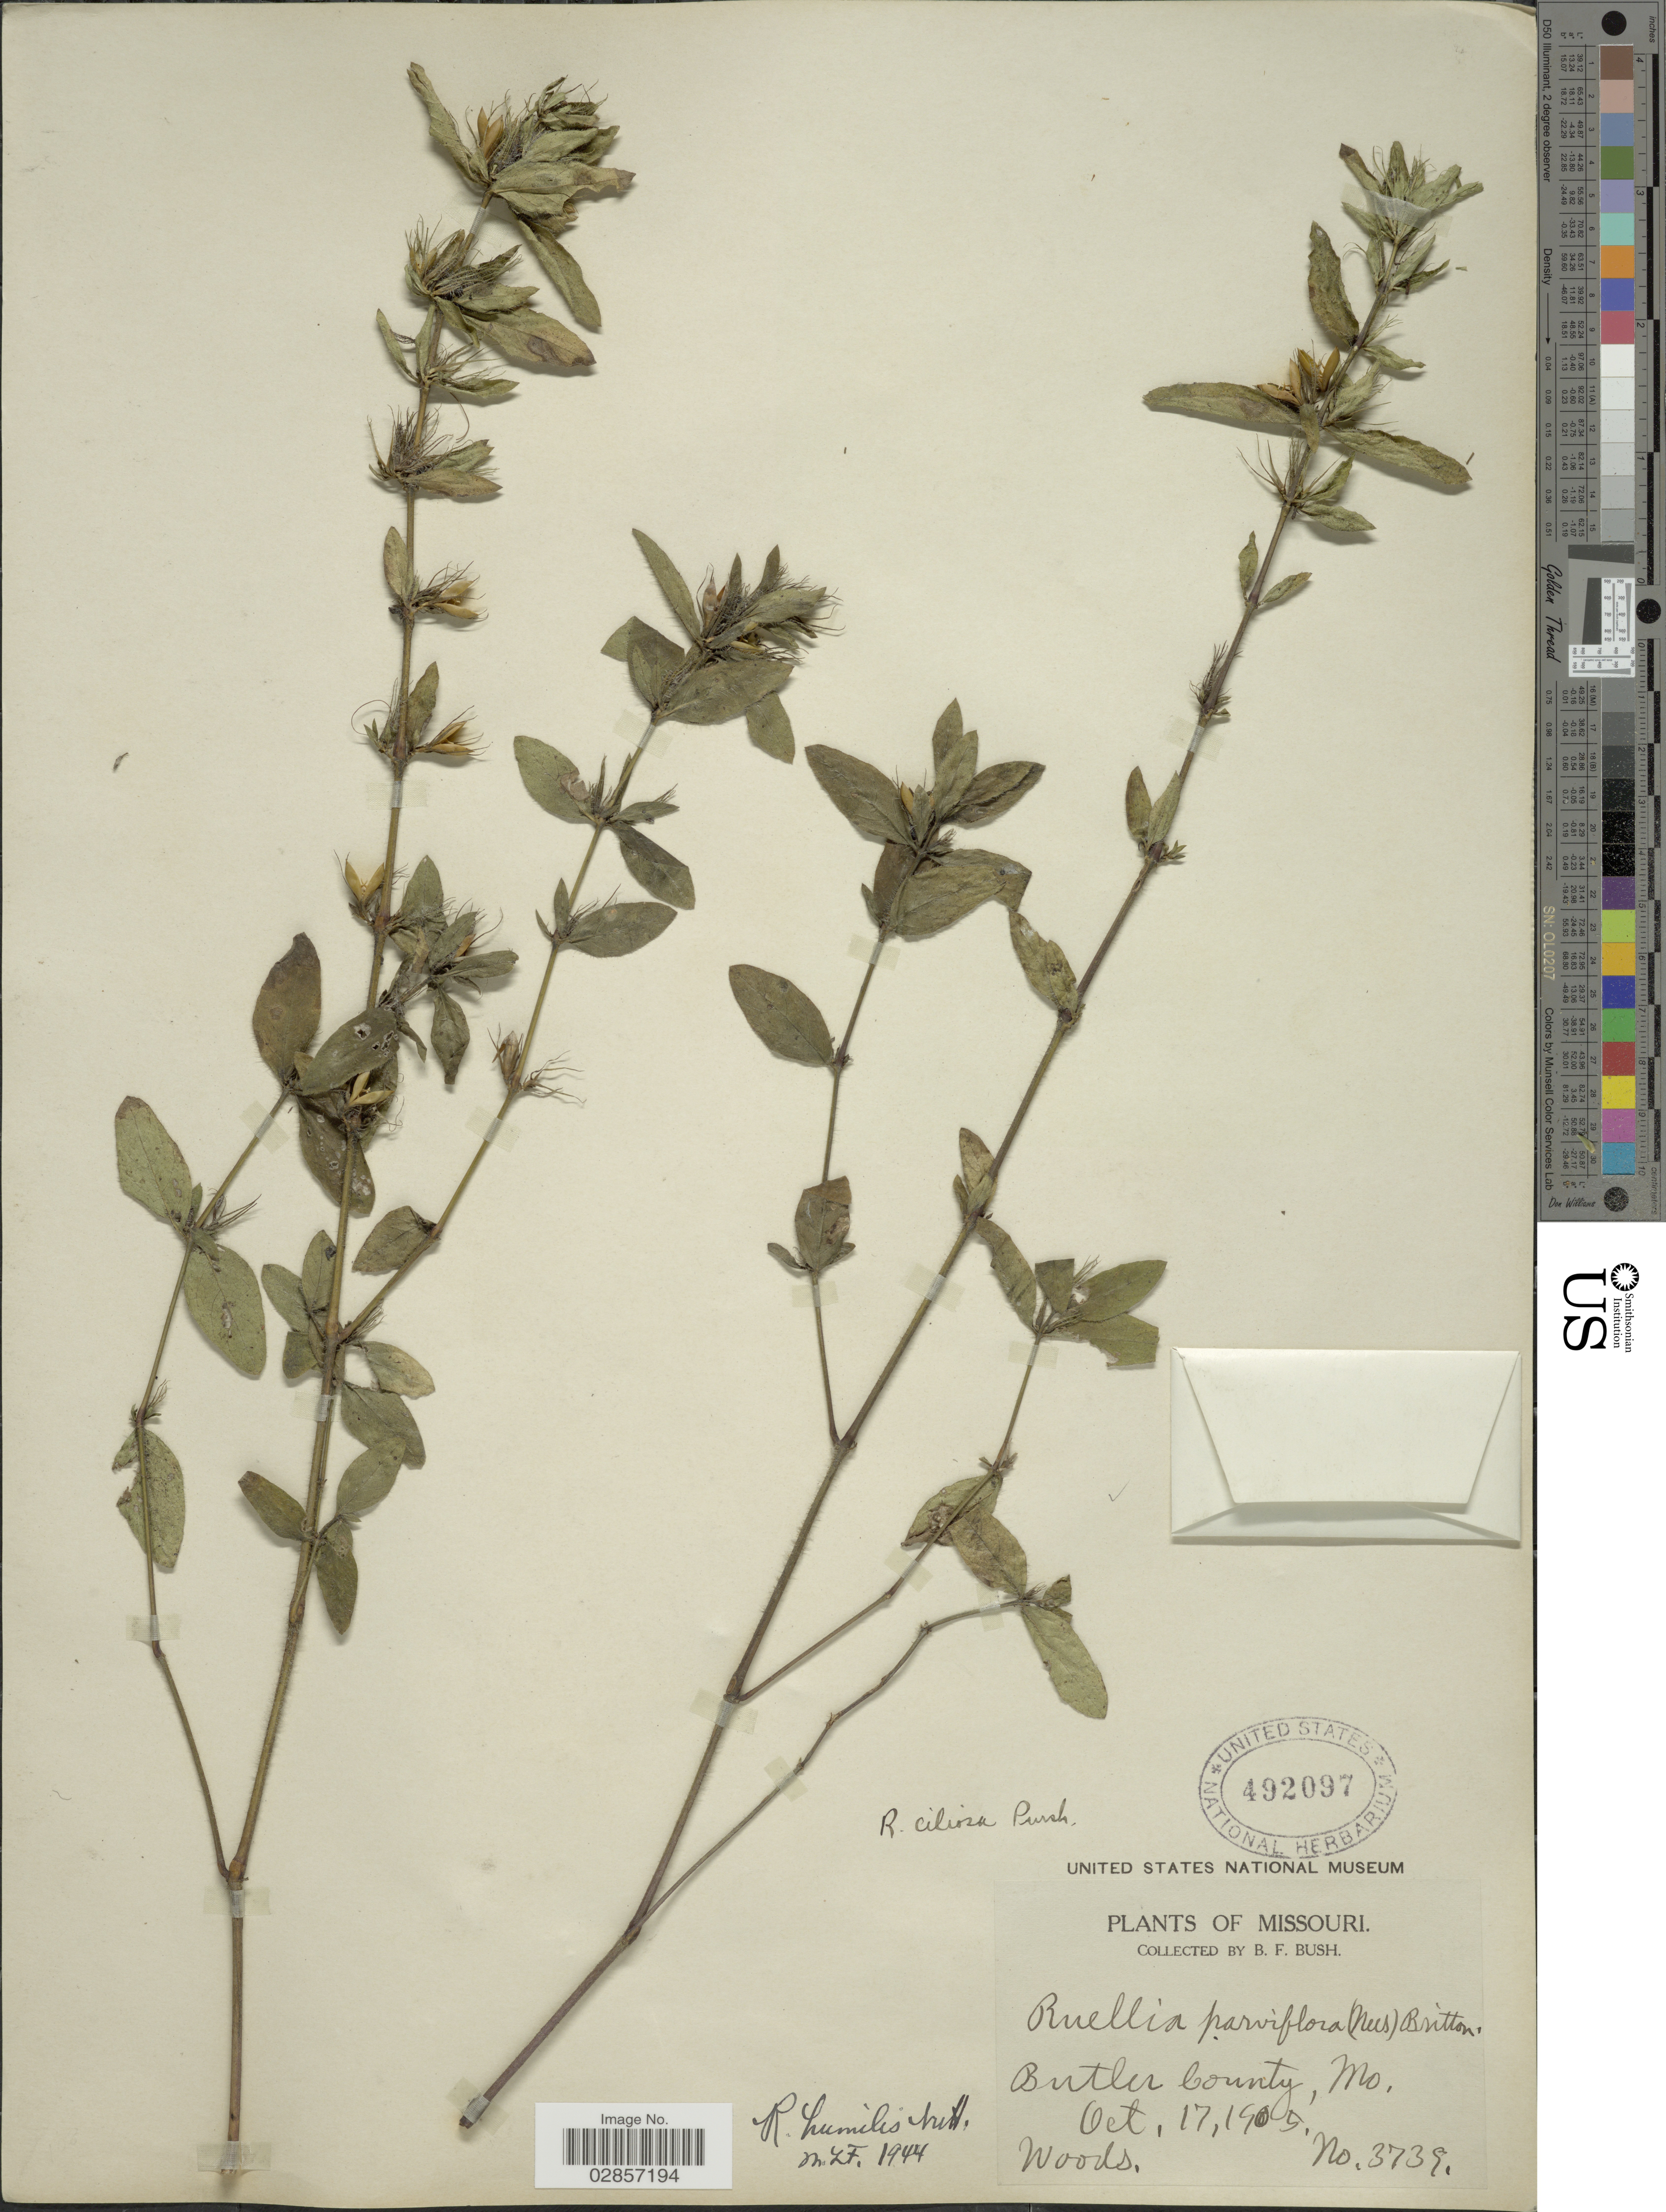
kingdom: Plantae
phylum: Tracheophyta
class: Magnoliopsida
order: Lamiales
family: Acanthaceae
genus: Ruellia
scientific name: Ruellia humilis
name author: Nutt.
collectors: B. F. Bush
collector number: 3739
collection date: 1905-10-17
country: United States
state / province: Missouri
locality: Butler County, Mo.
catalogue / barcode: US 492097